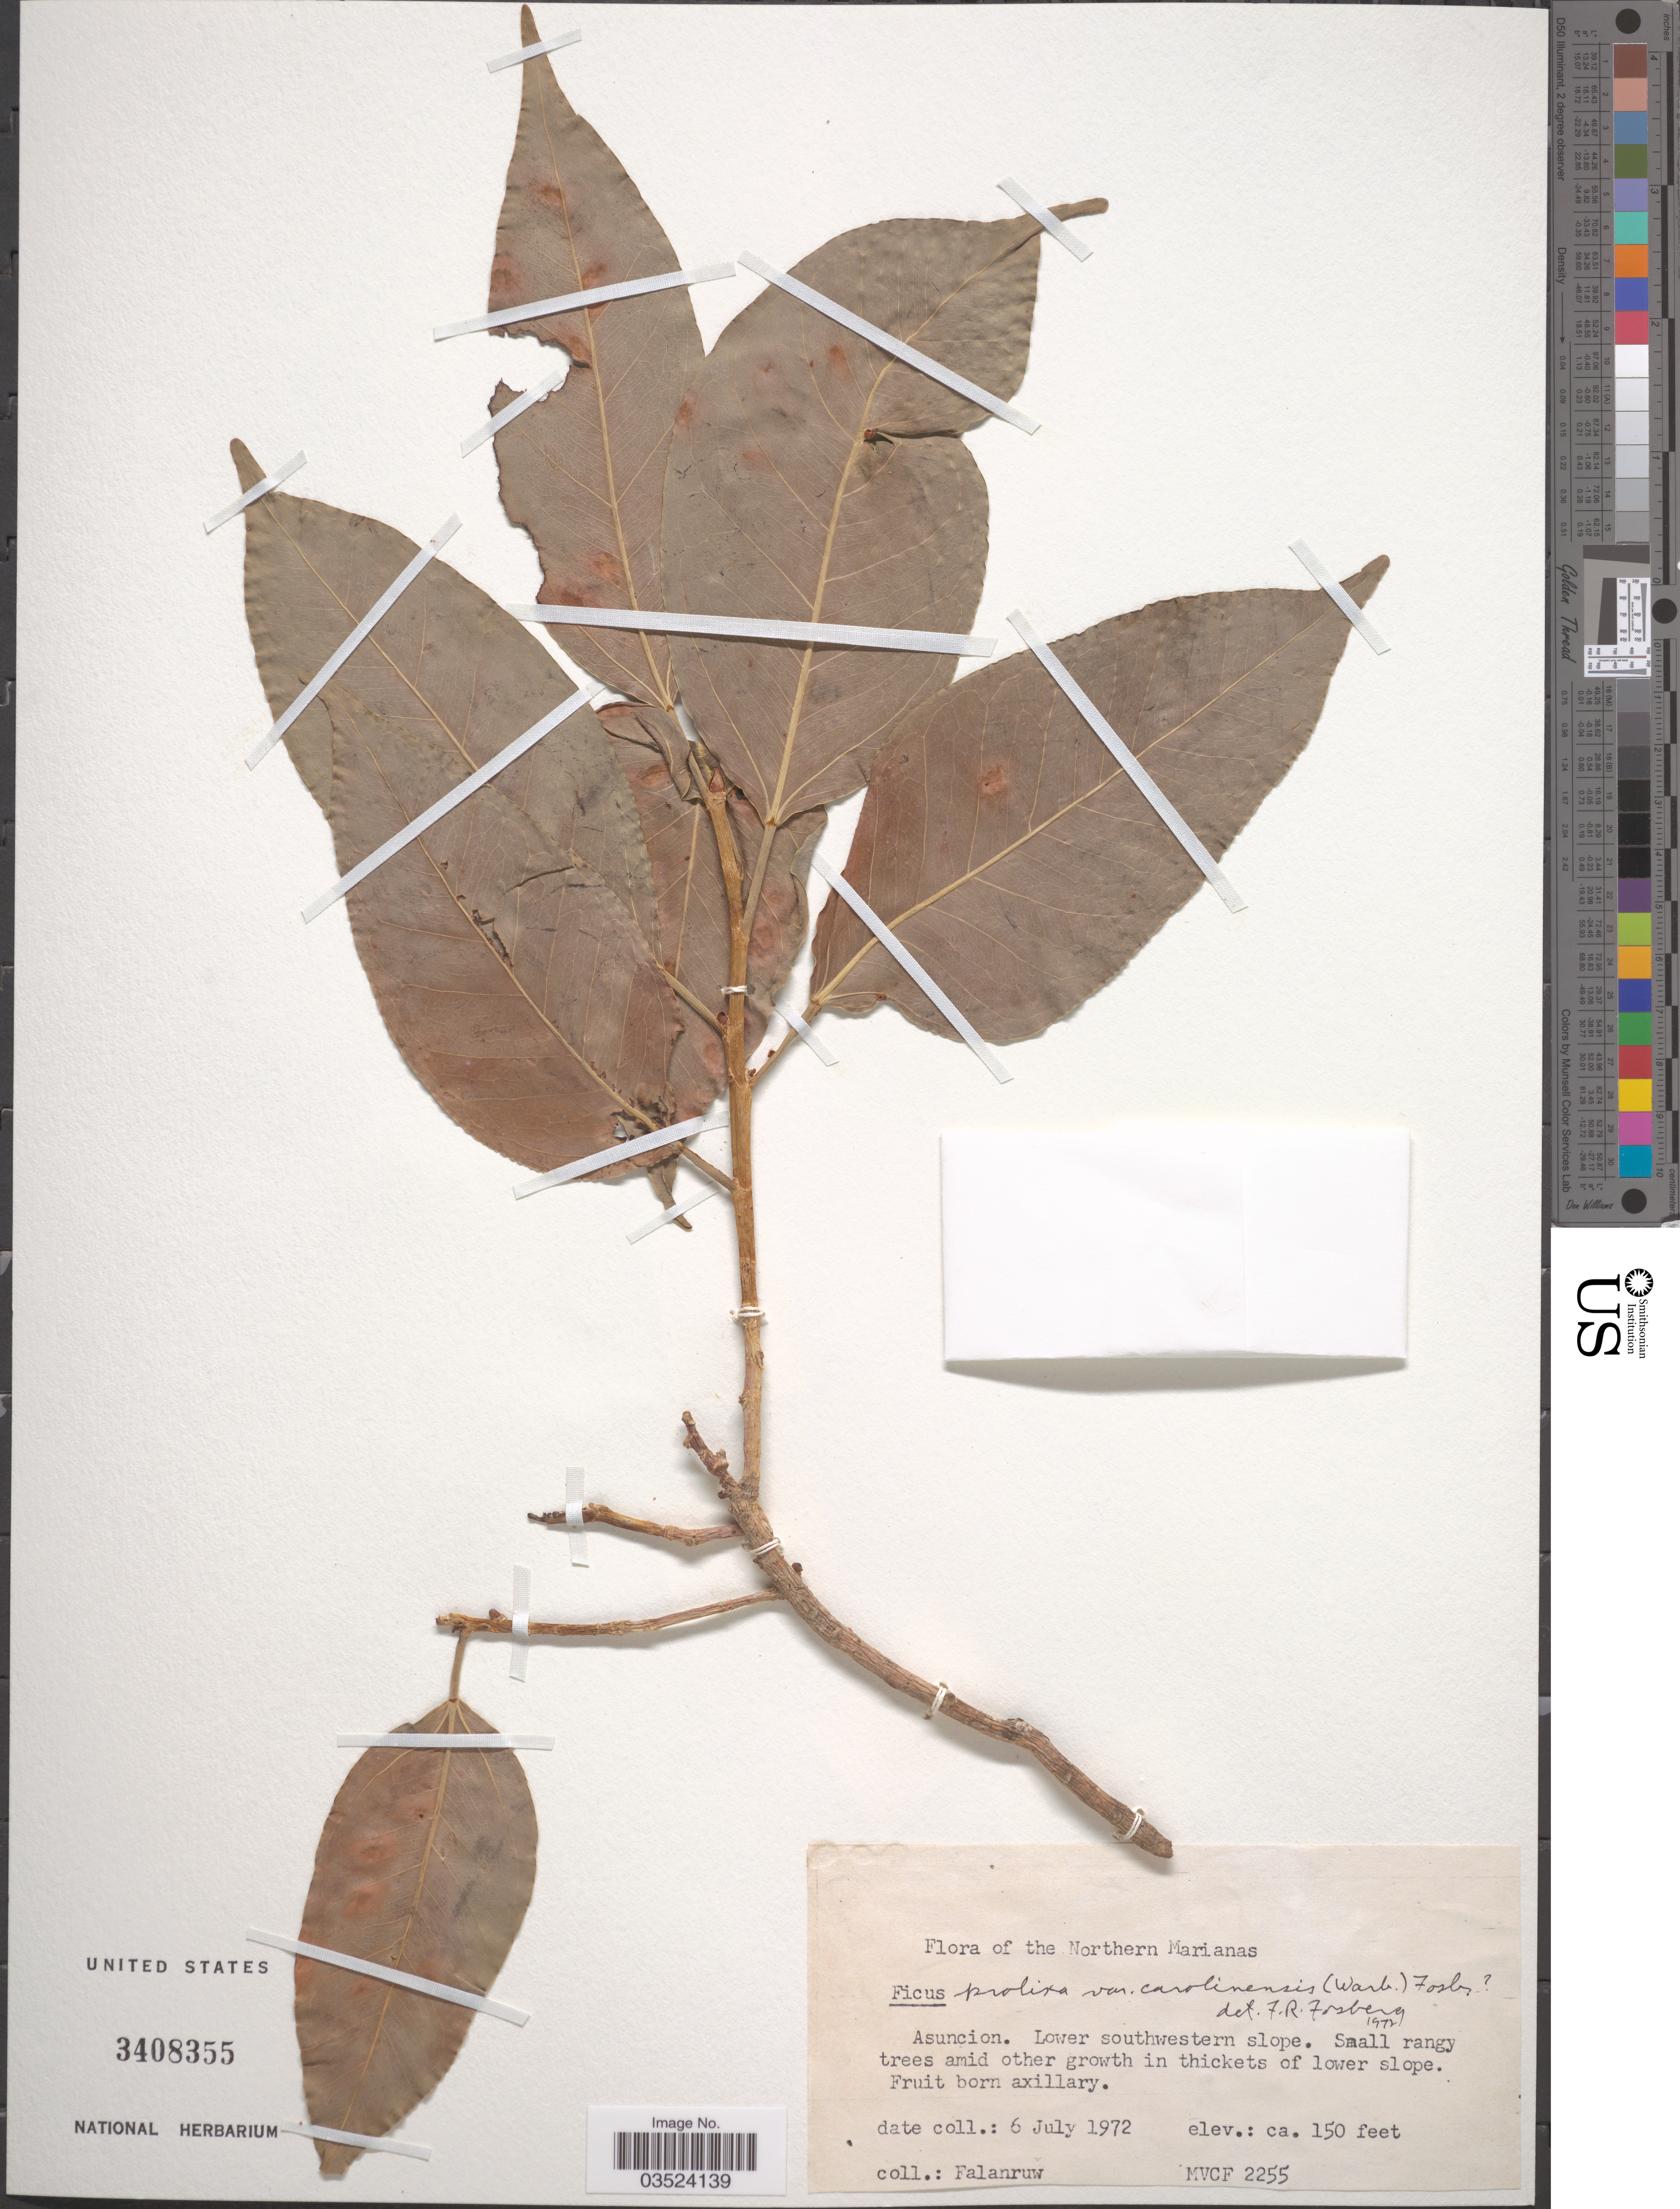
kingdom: Plantae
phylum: Tracheophyta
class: Magnoliopsida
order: Rosales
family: Moraceae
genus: Ficus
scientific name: Ficus prolixa var. carolinensis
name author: (Warb.) Fosberg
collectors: Falanruw, --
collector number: MVCF2255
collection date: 1972-07-06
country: Northern Mariana Islands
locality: Asuncion. Lower southwestern slope.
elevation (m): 46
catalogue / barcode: US 3408355